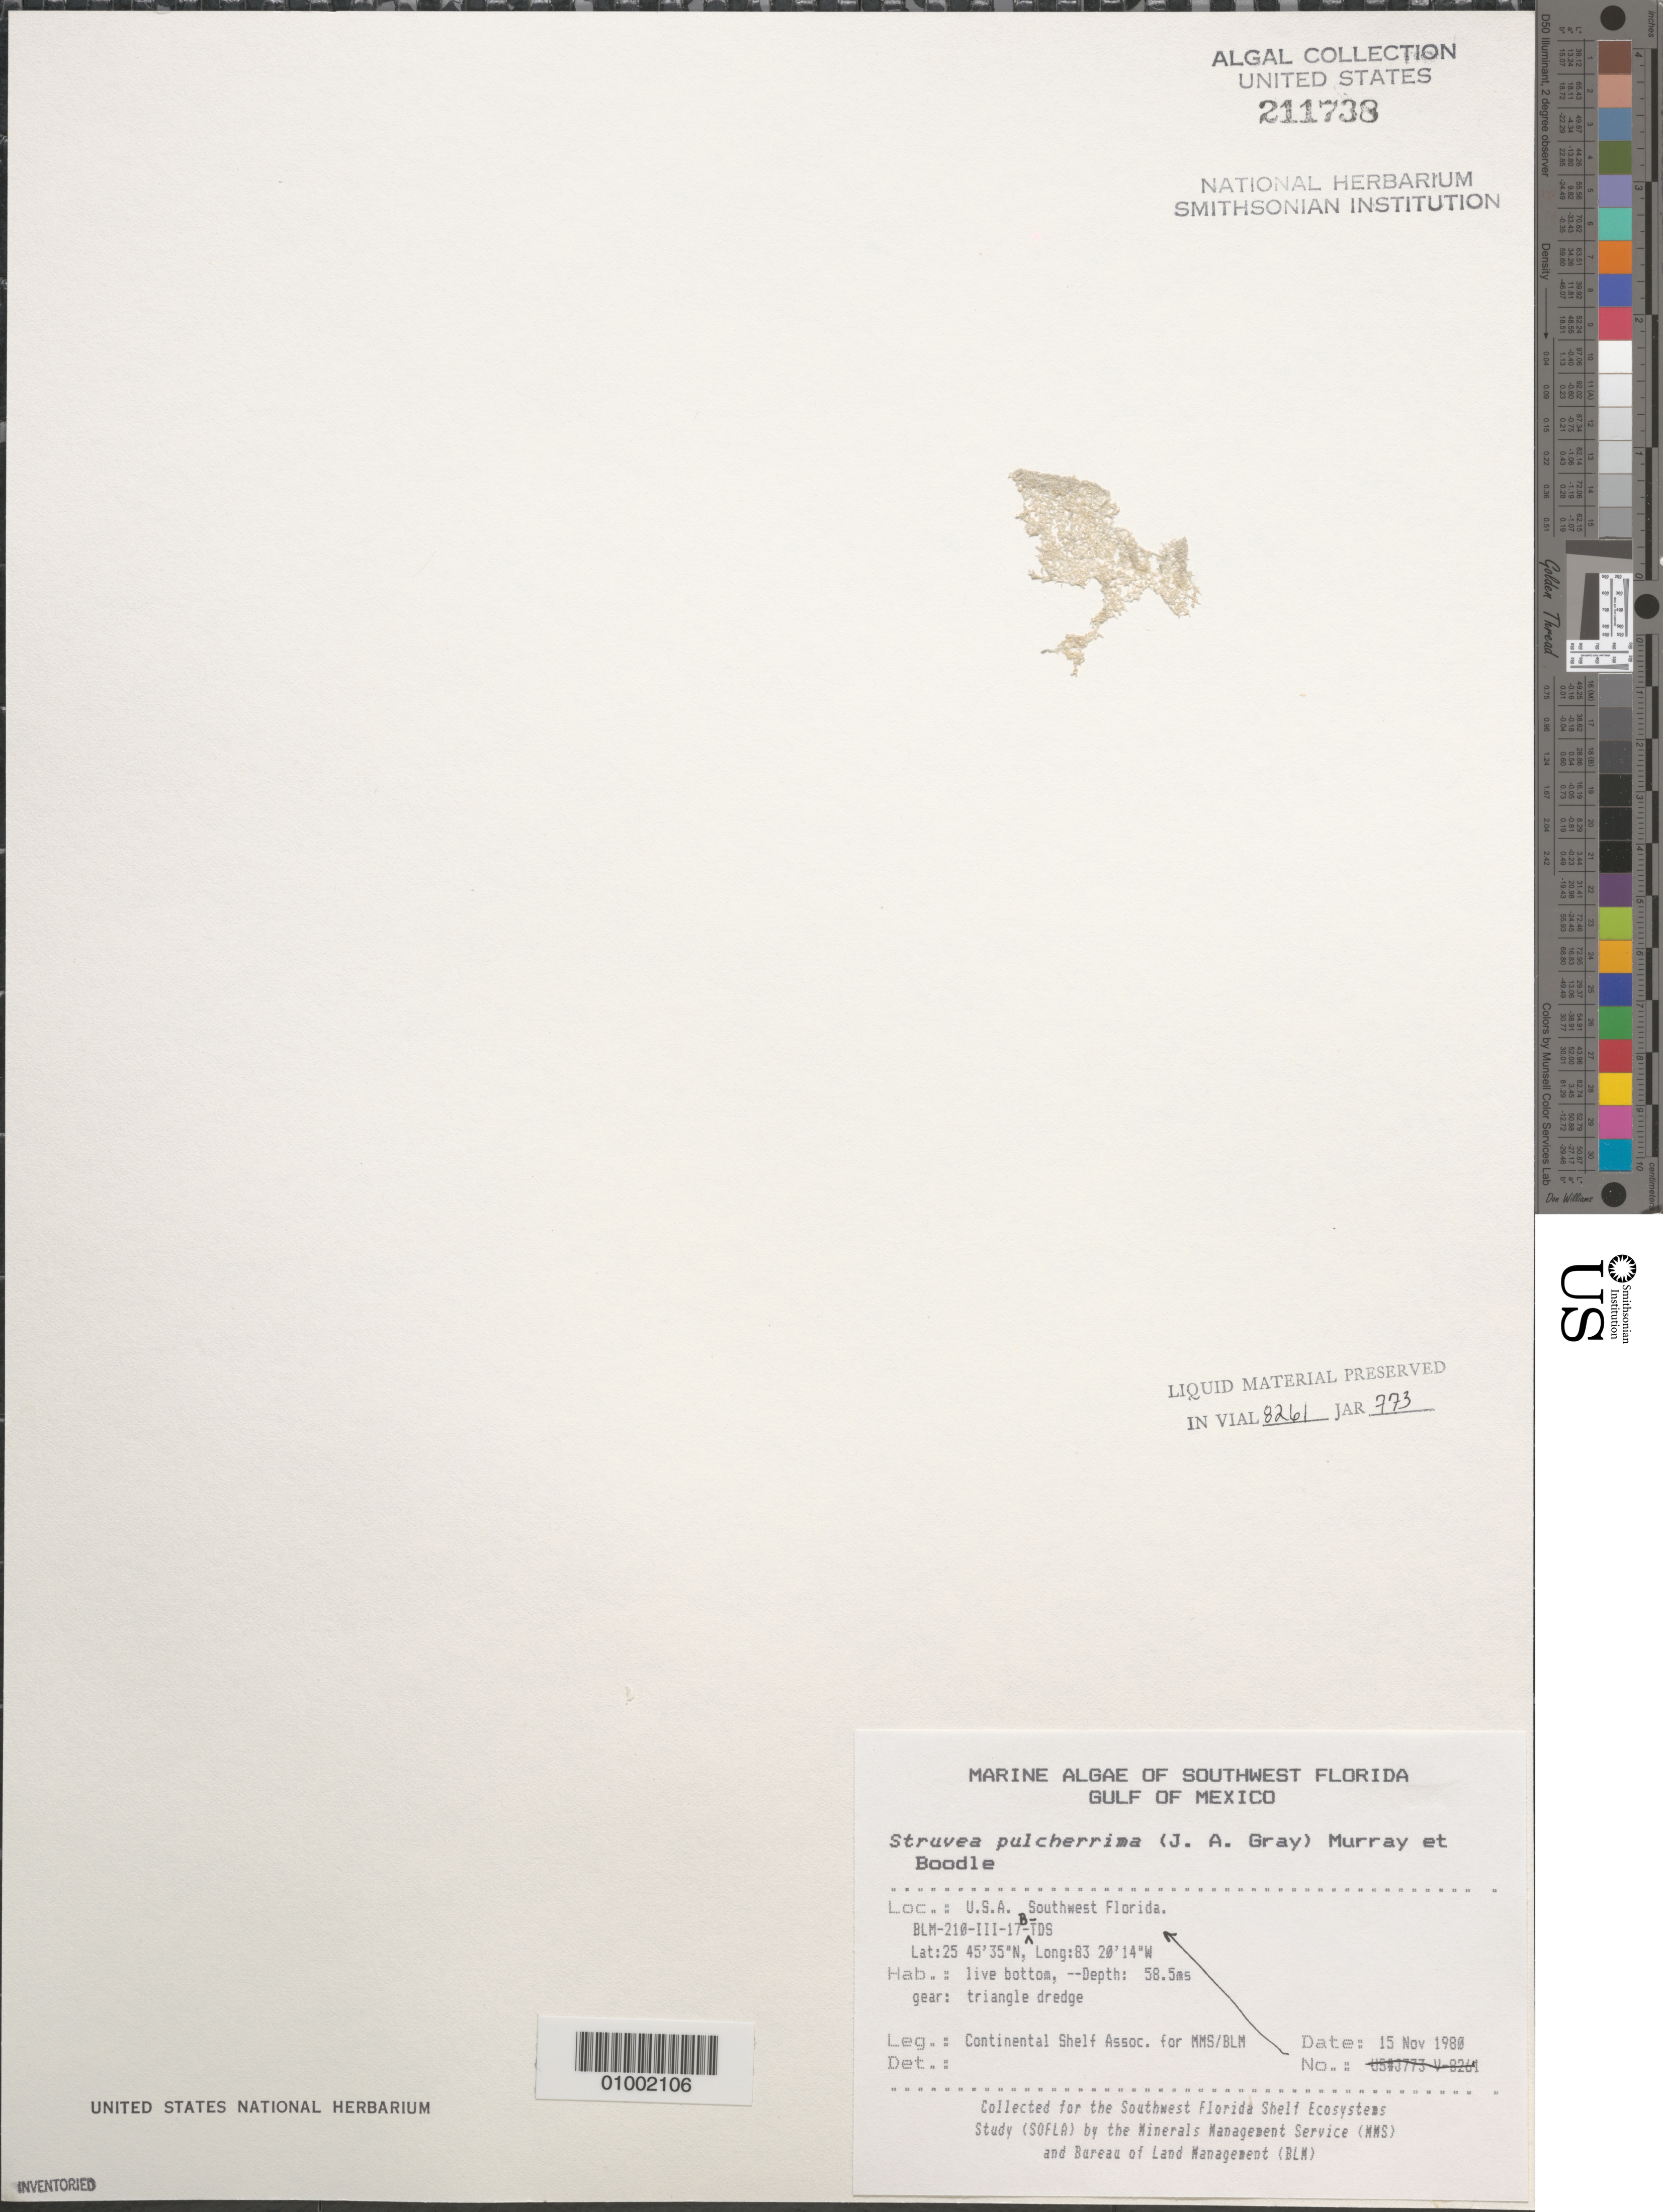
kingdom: Plantae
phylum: Chlorophyta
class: Ulvophyceae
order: Siphonocladales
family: Boodleaceae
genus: Struvea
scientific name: Struvea pulcherrima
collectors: Continental Shelf Associates for the MMS/BLM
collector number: BLM-210-III-17-B-TDS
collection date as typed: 15 Nov 1980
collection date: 1980-11-15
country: United States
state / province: Florida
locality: Gulf of Mexico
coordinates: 25 45'35"N, 83 20'14"W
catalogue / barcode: US 211738